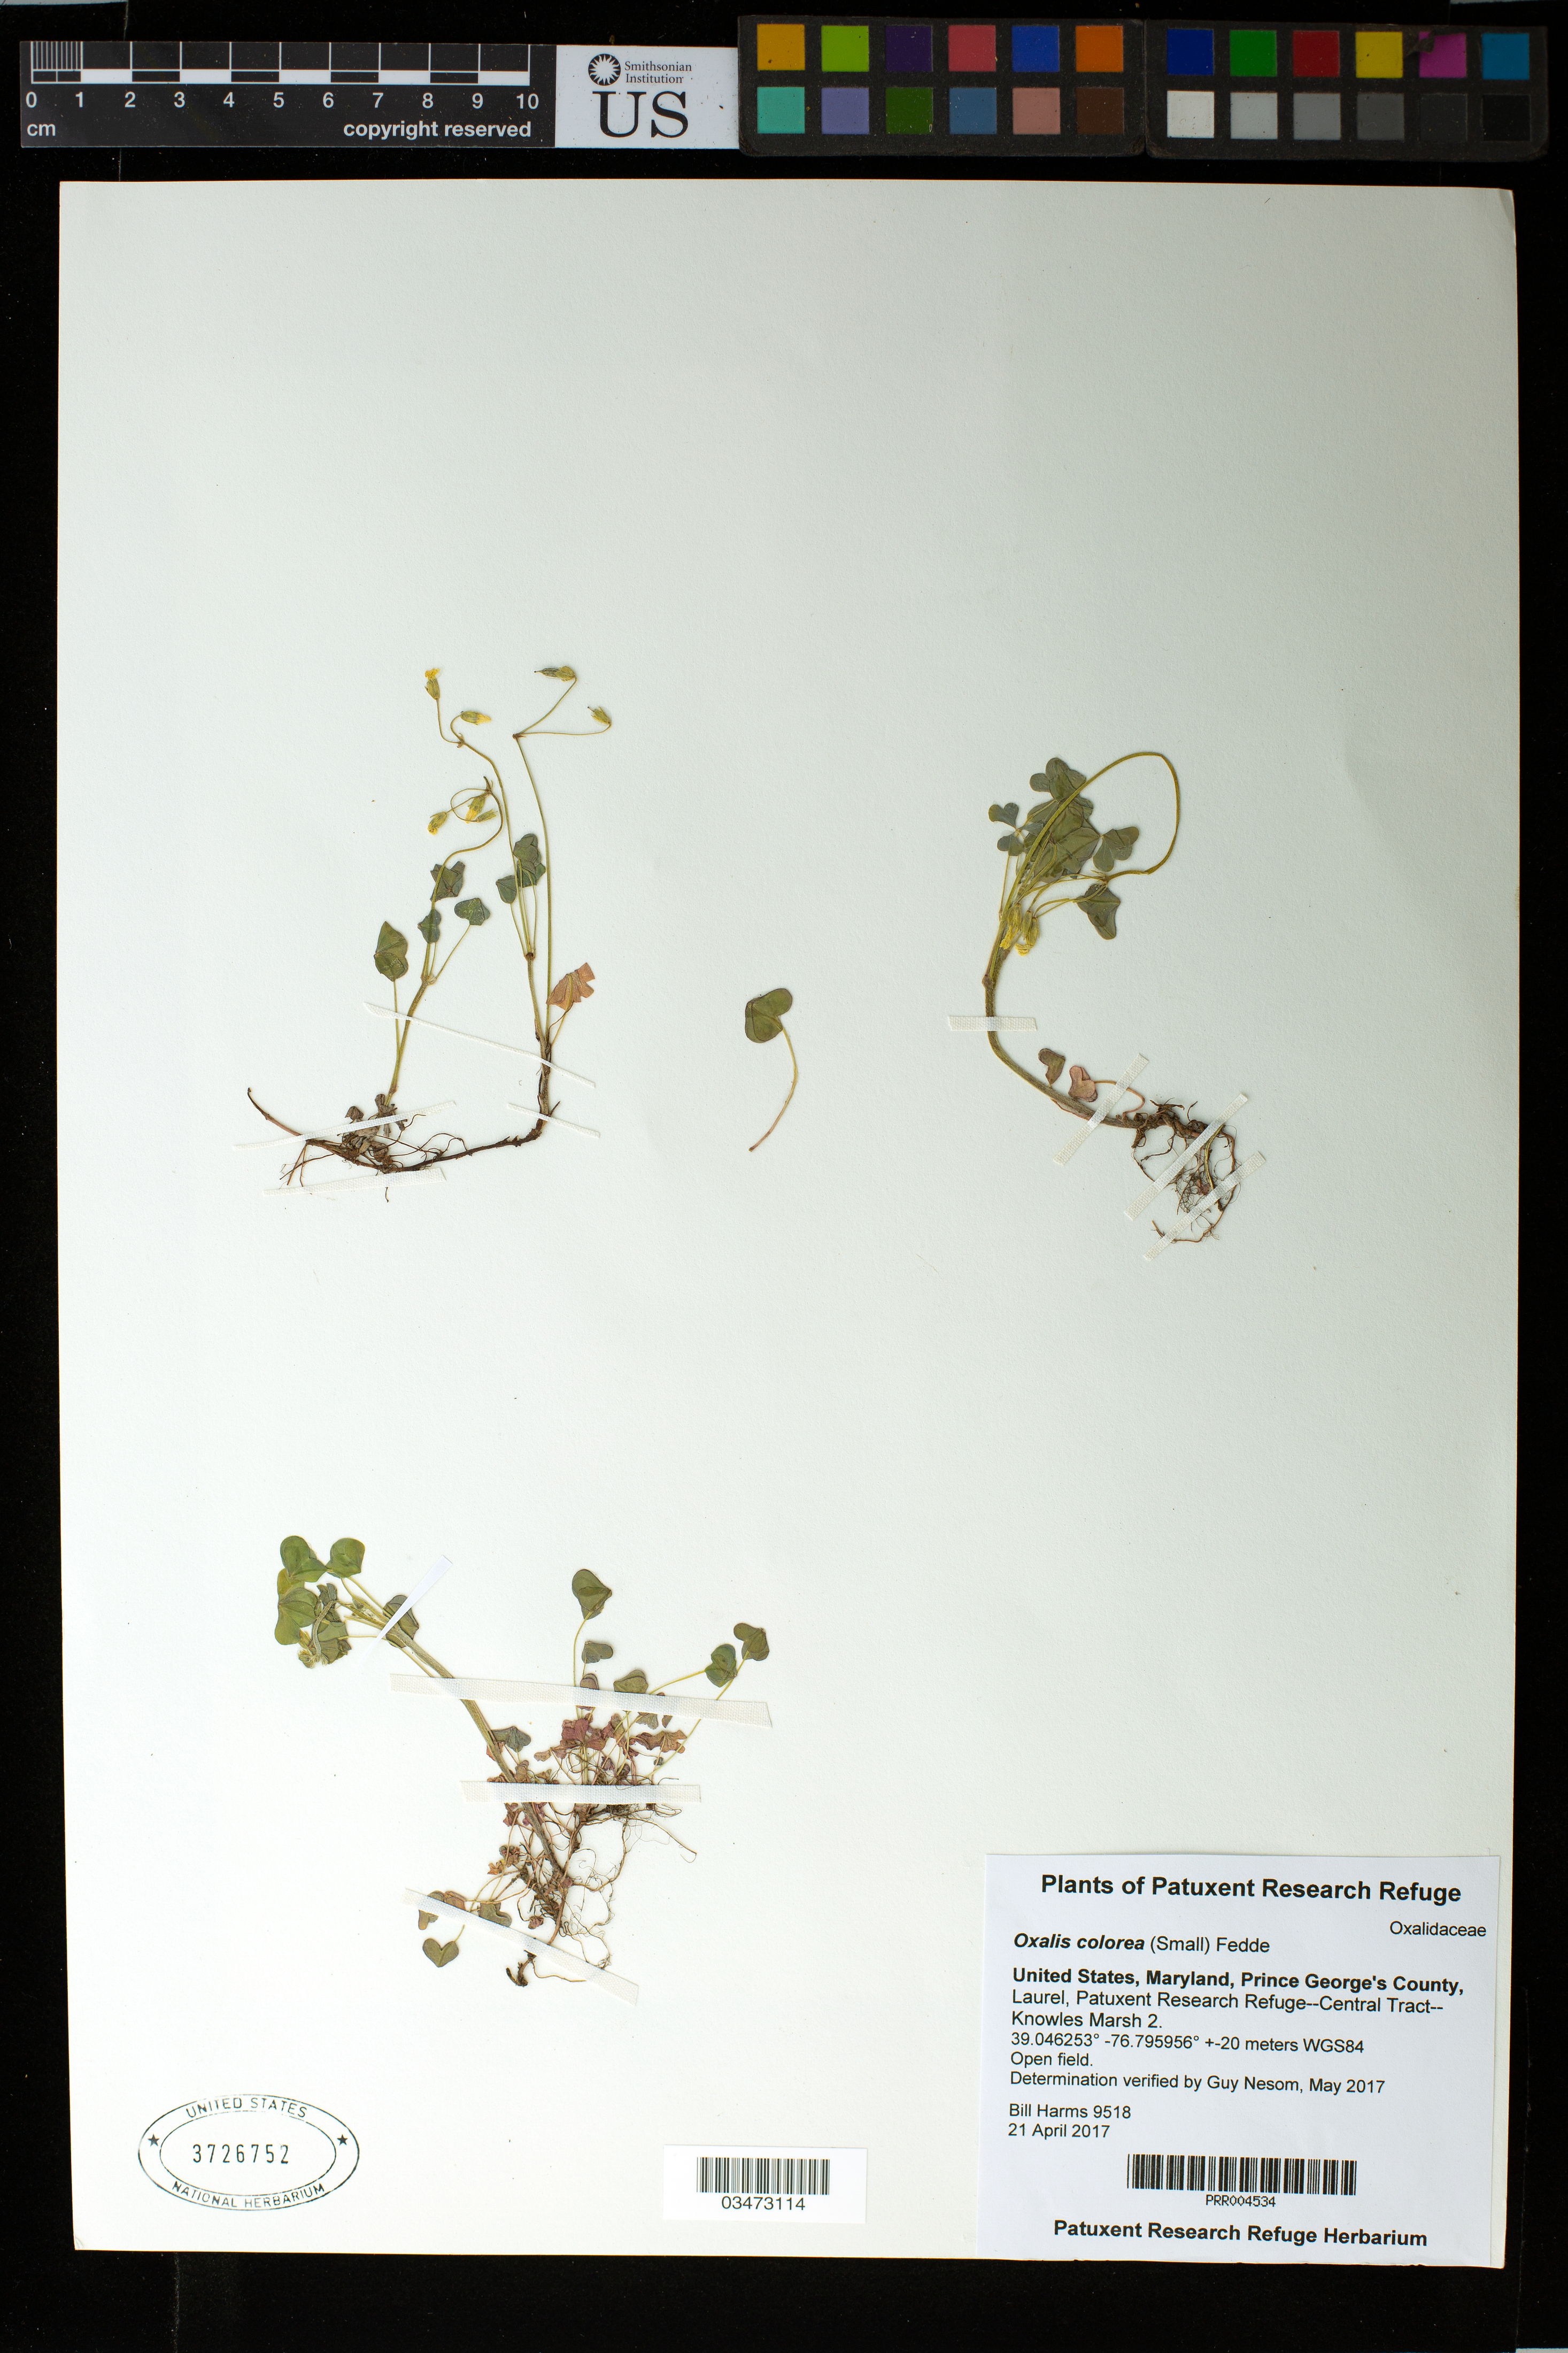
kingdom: Plantae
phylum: Tracheophyta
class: Magnoliopsida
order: Oxalidales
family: Oxalidaceae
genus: Oxalis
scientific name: Oxalis colorea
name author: (Small) Fedde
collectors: B. Harms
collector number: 9518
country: United States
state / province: Maryland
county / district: Prince George's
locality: Laurel, Patuxent Research Refuge-- Central Tract-- Knowles Marsh 2.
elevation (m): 20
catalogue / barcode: US 3726752